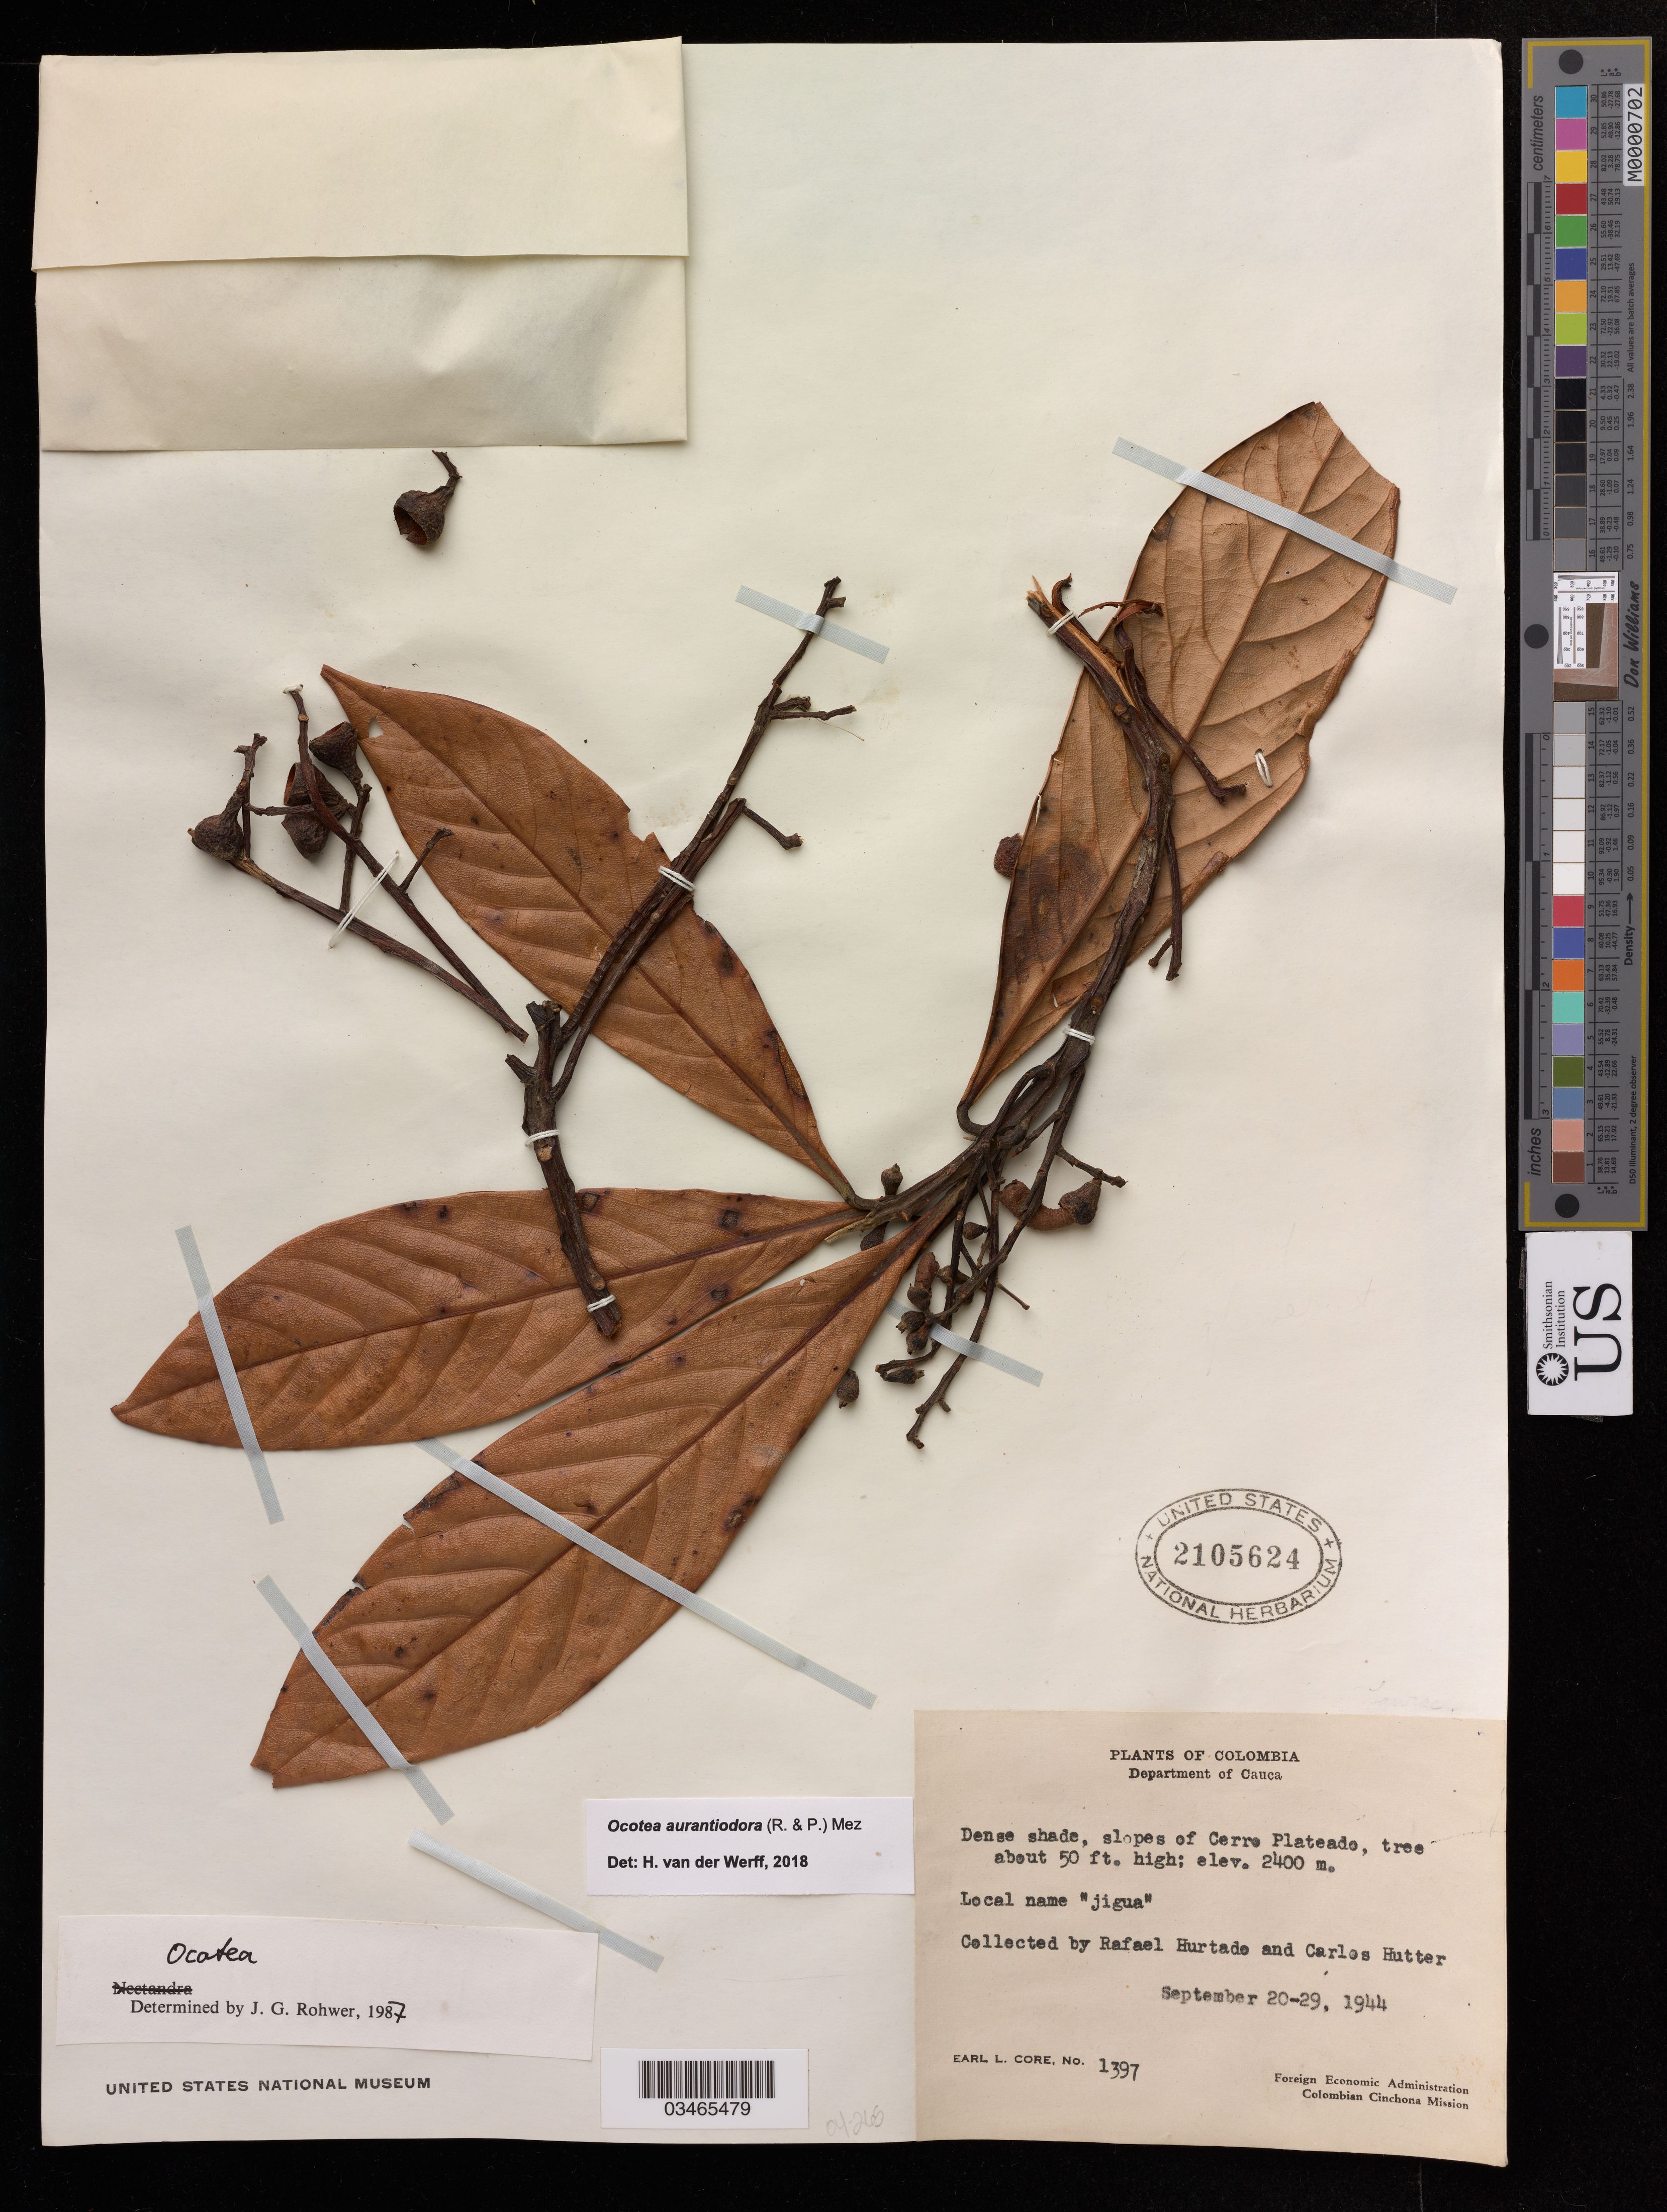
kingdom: Plantae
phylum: Tracheophyta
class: Magnoliopsida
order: Laurales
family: Lauraceae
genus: Ocotea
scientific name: Ocotea aurantiodora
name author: (Ruiz & Pav.) Mez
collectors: E. L. Core, R. Hurtado & C. Hutter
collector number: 1397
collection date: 1944-09-20/1944-09-29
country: Colombia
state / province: Cauca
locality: Slopes of Cerro Plateado.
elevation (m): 2400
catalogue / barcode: US 2105624